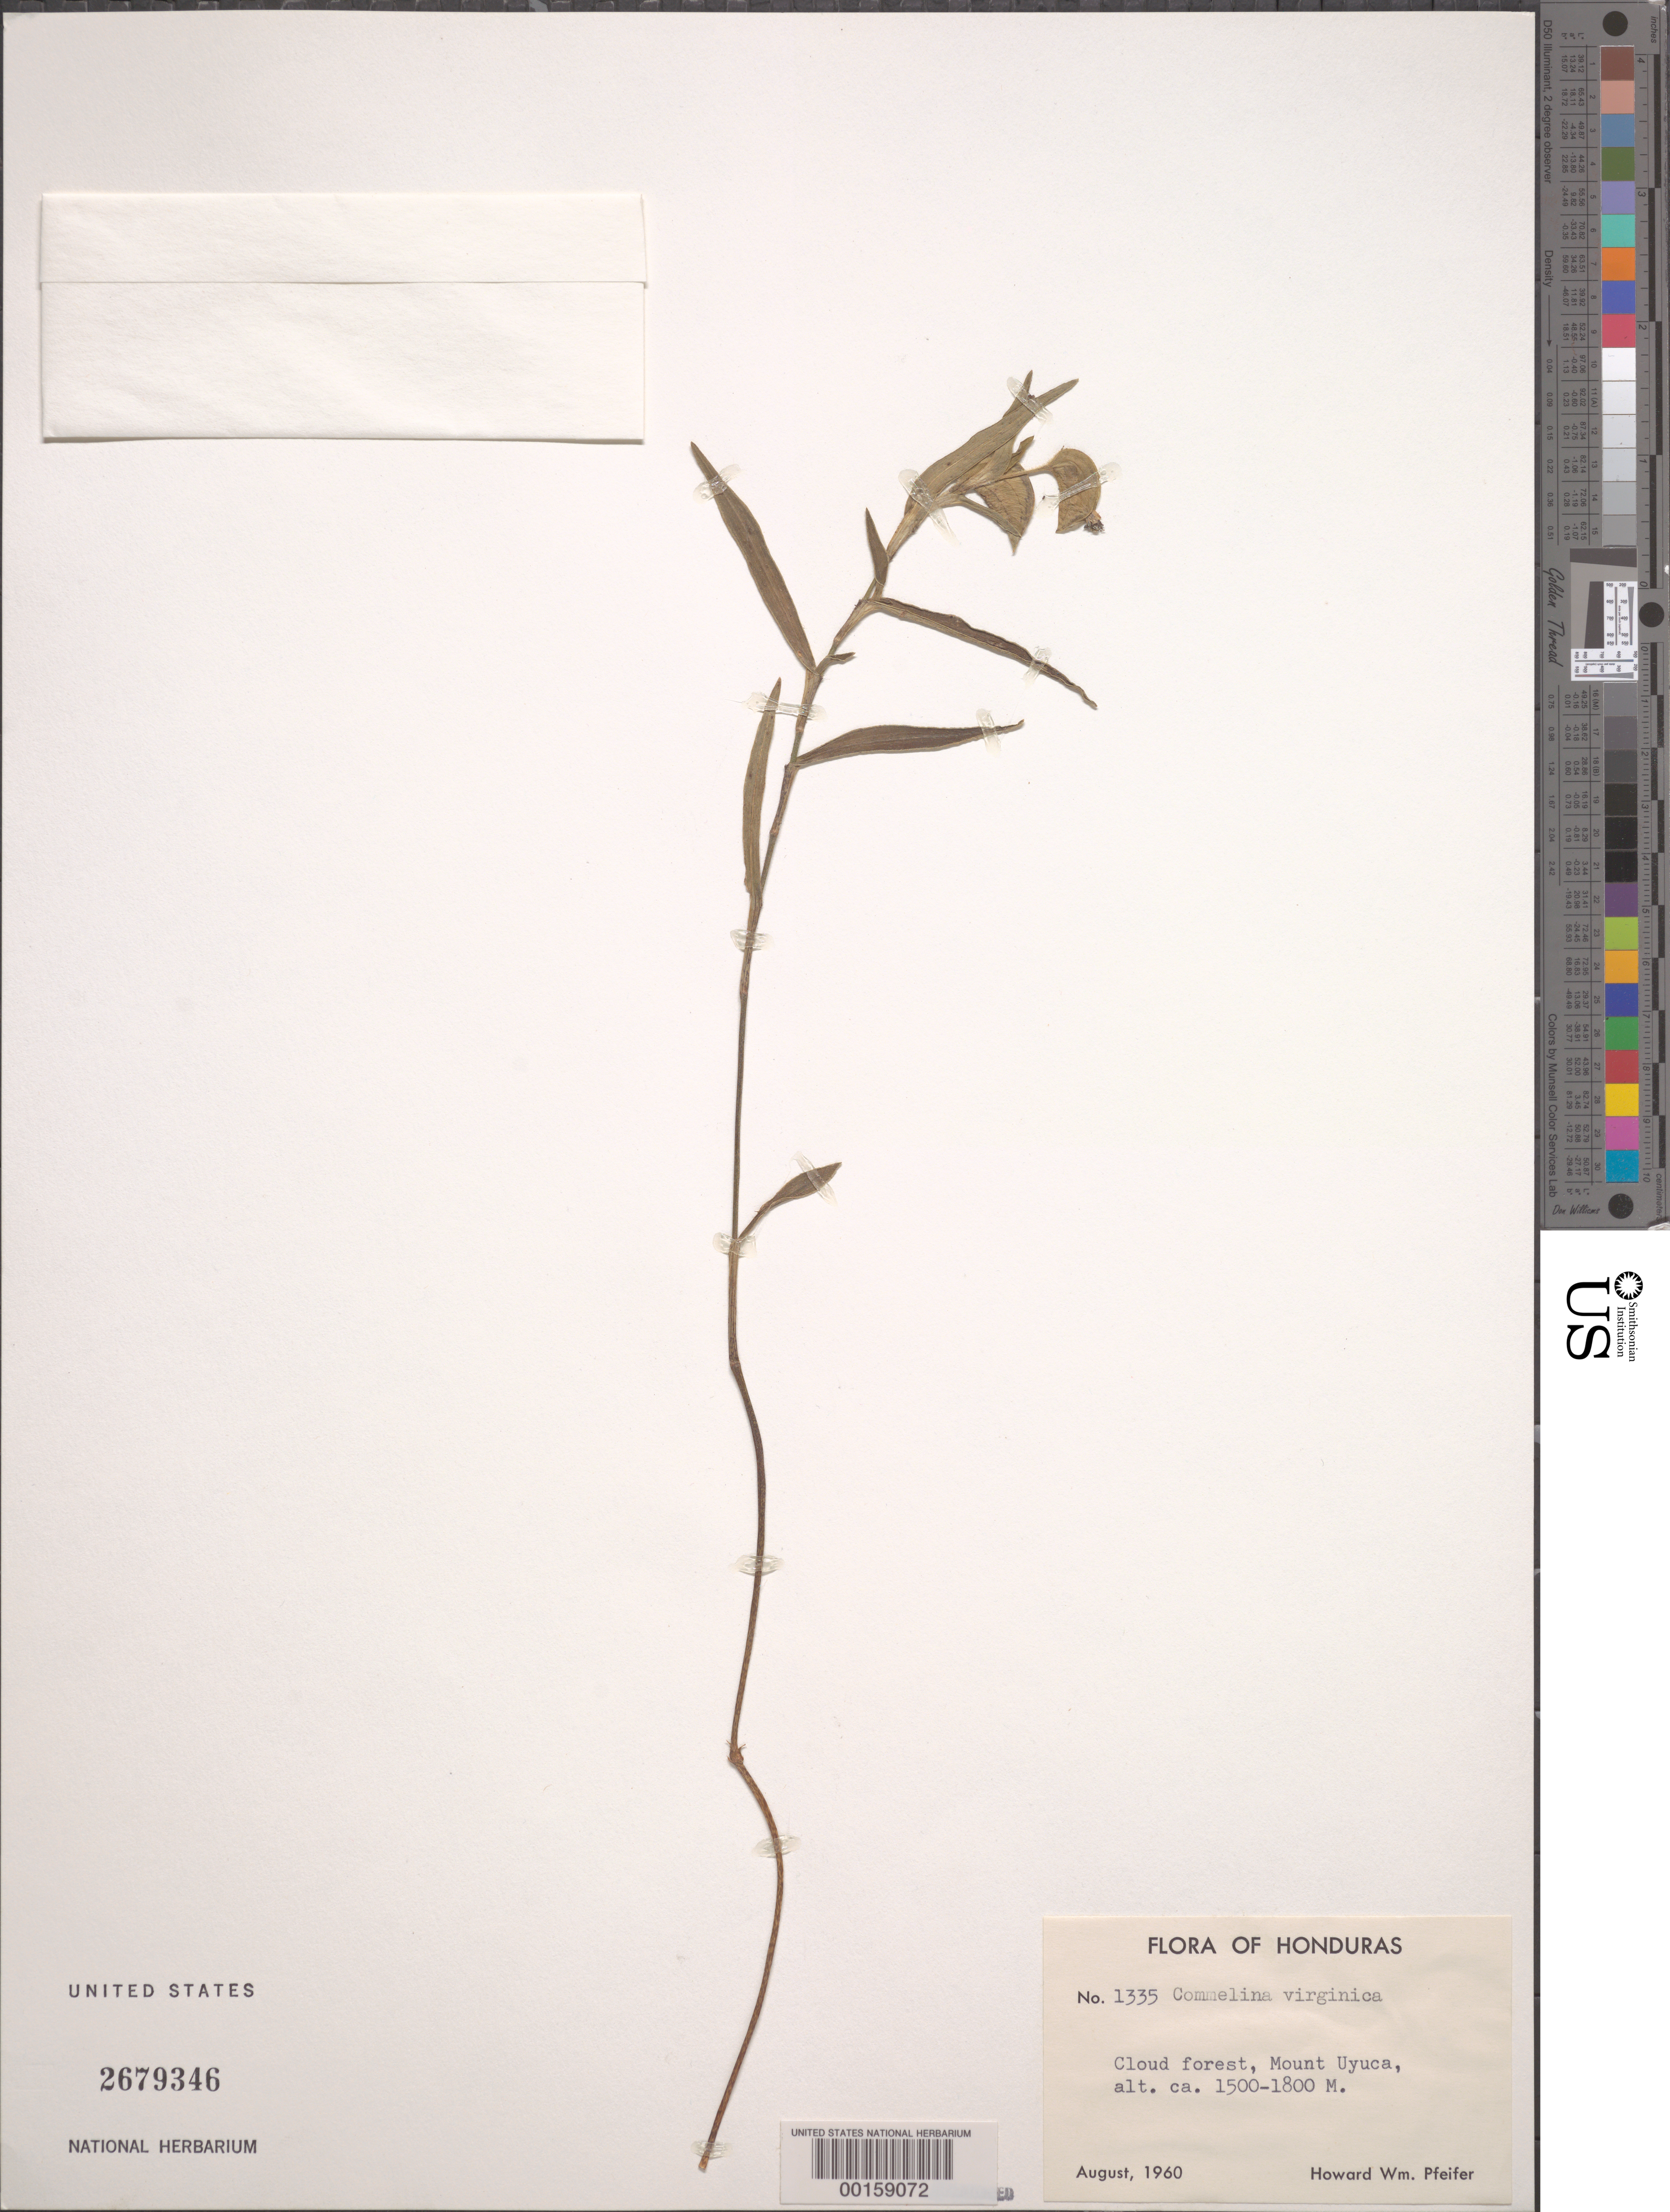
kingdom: Plantae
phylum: Tracheophyta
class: Liliopsida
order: Commelinales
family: Commelinaceae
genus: Commelina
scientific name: Commelina virginica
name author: L.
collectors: H. W. Pfeifer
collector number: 1335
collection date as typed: Aug 1960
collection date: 1960-08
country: Honduras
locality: Cloud forest; mount Uyuca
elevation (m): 1500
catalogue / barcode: US 2679346